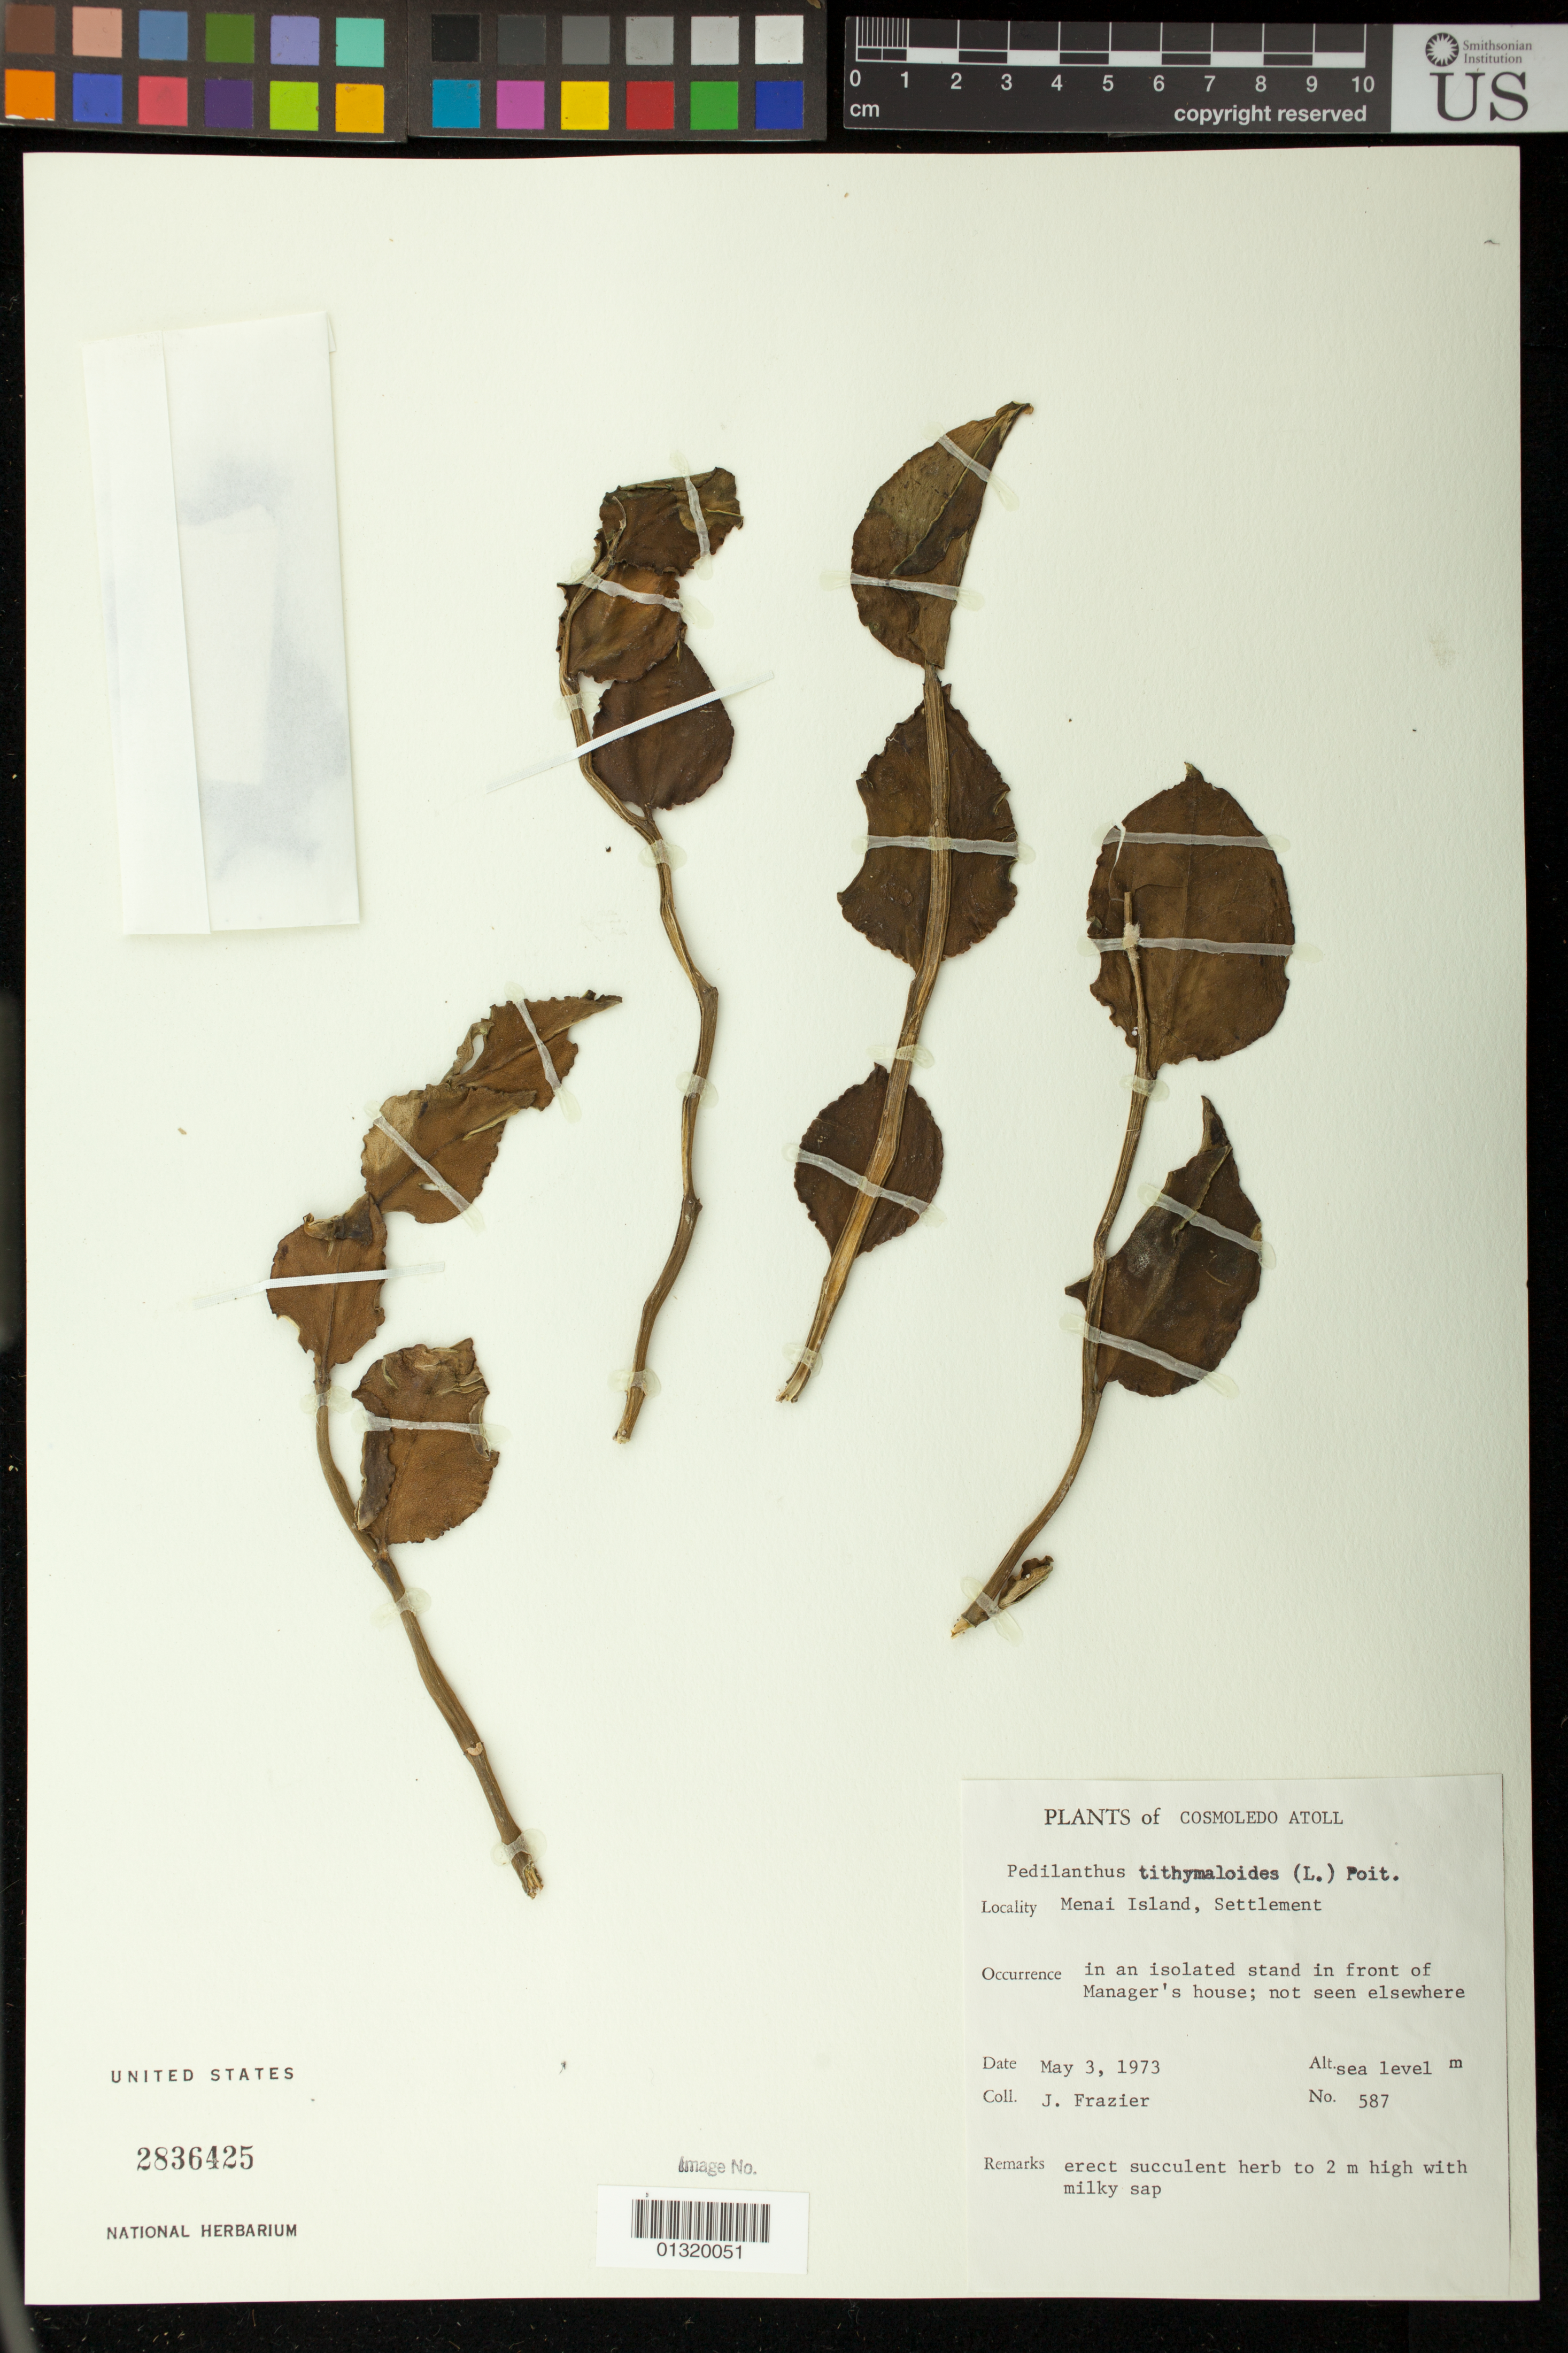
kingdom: Plantae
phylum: Tracheophyta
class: Magnoliopsida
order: Malpighiales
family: Euphorbiaceae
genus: Pedilanthus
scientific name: Pedilanthus tithymaloides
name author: (L.) Poit.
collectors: J. Frazier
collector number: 587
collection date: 1973-05-03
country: Seychelles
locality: Cosmoledo Atoll; Menai Island, Settlement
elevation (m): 0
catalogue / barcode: US 2836425